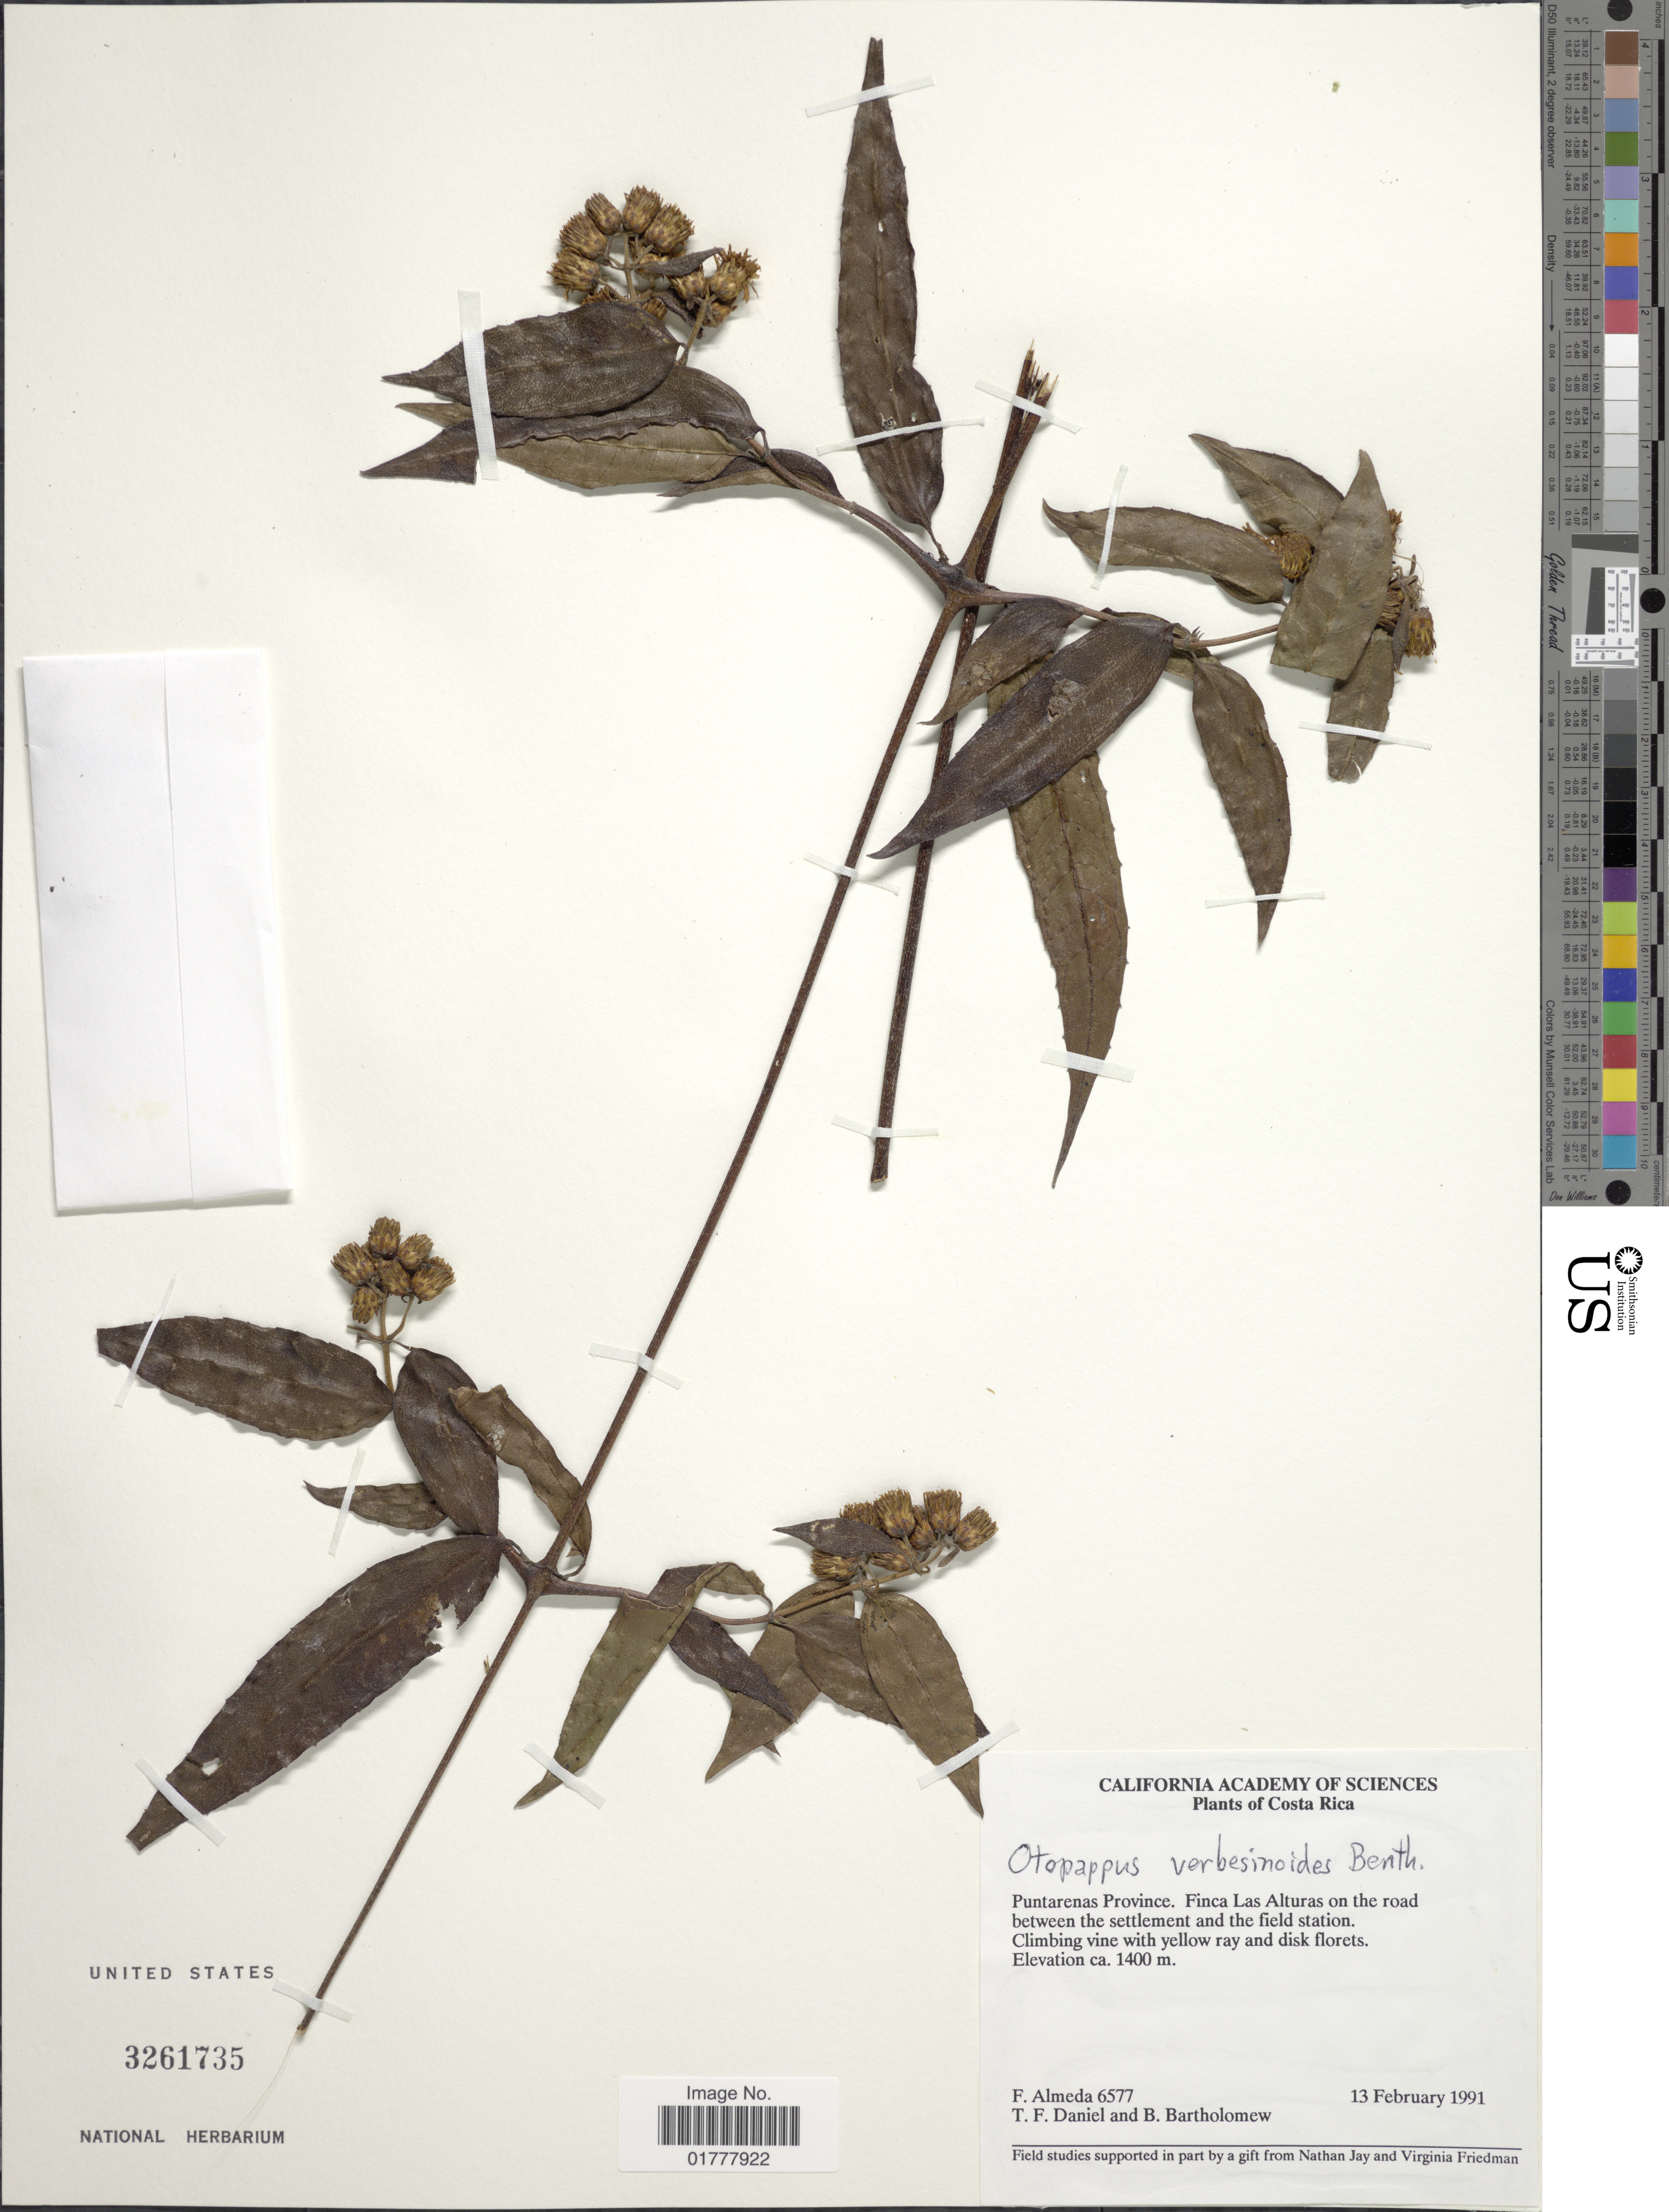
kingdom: Plantae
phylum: Tracheophyta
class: Magnoliopsida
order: Asterales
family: Asteraceae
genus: Otopappus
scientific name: Otopappus verbesinoides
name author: Benth.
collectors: F. Almeda, T. F. Daniel & B. Bartholomew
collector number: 6577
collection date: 1991-02-13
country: Costa Rica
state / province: Puntarenas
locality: Puntarenas Province, Finca Las Alturas on the road between the settlement and the field station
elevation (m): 1400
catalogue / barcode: US 3261735